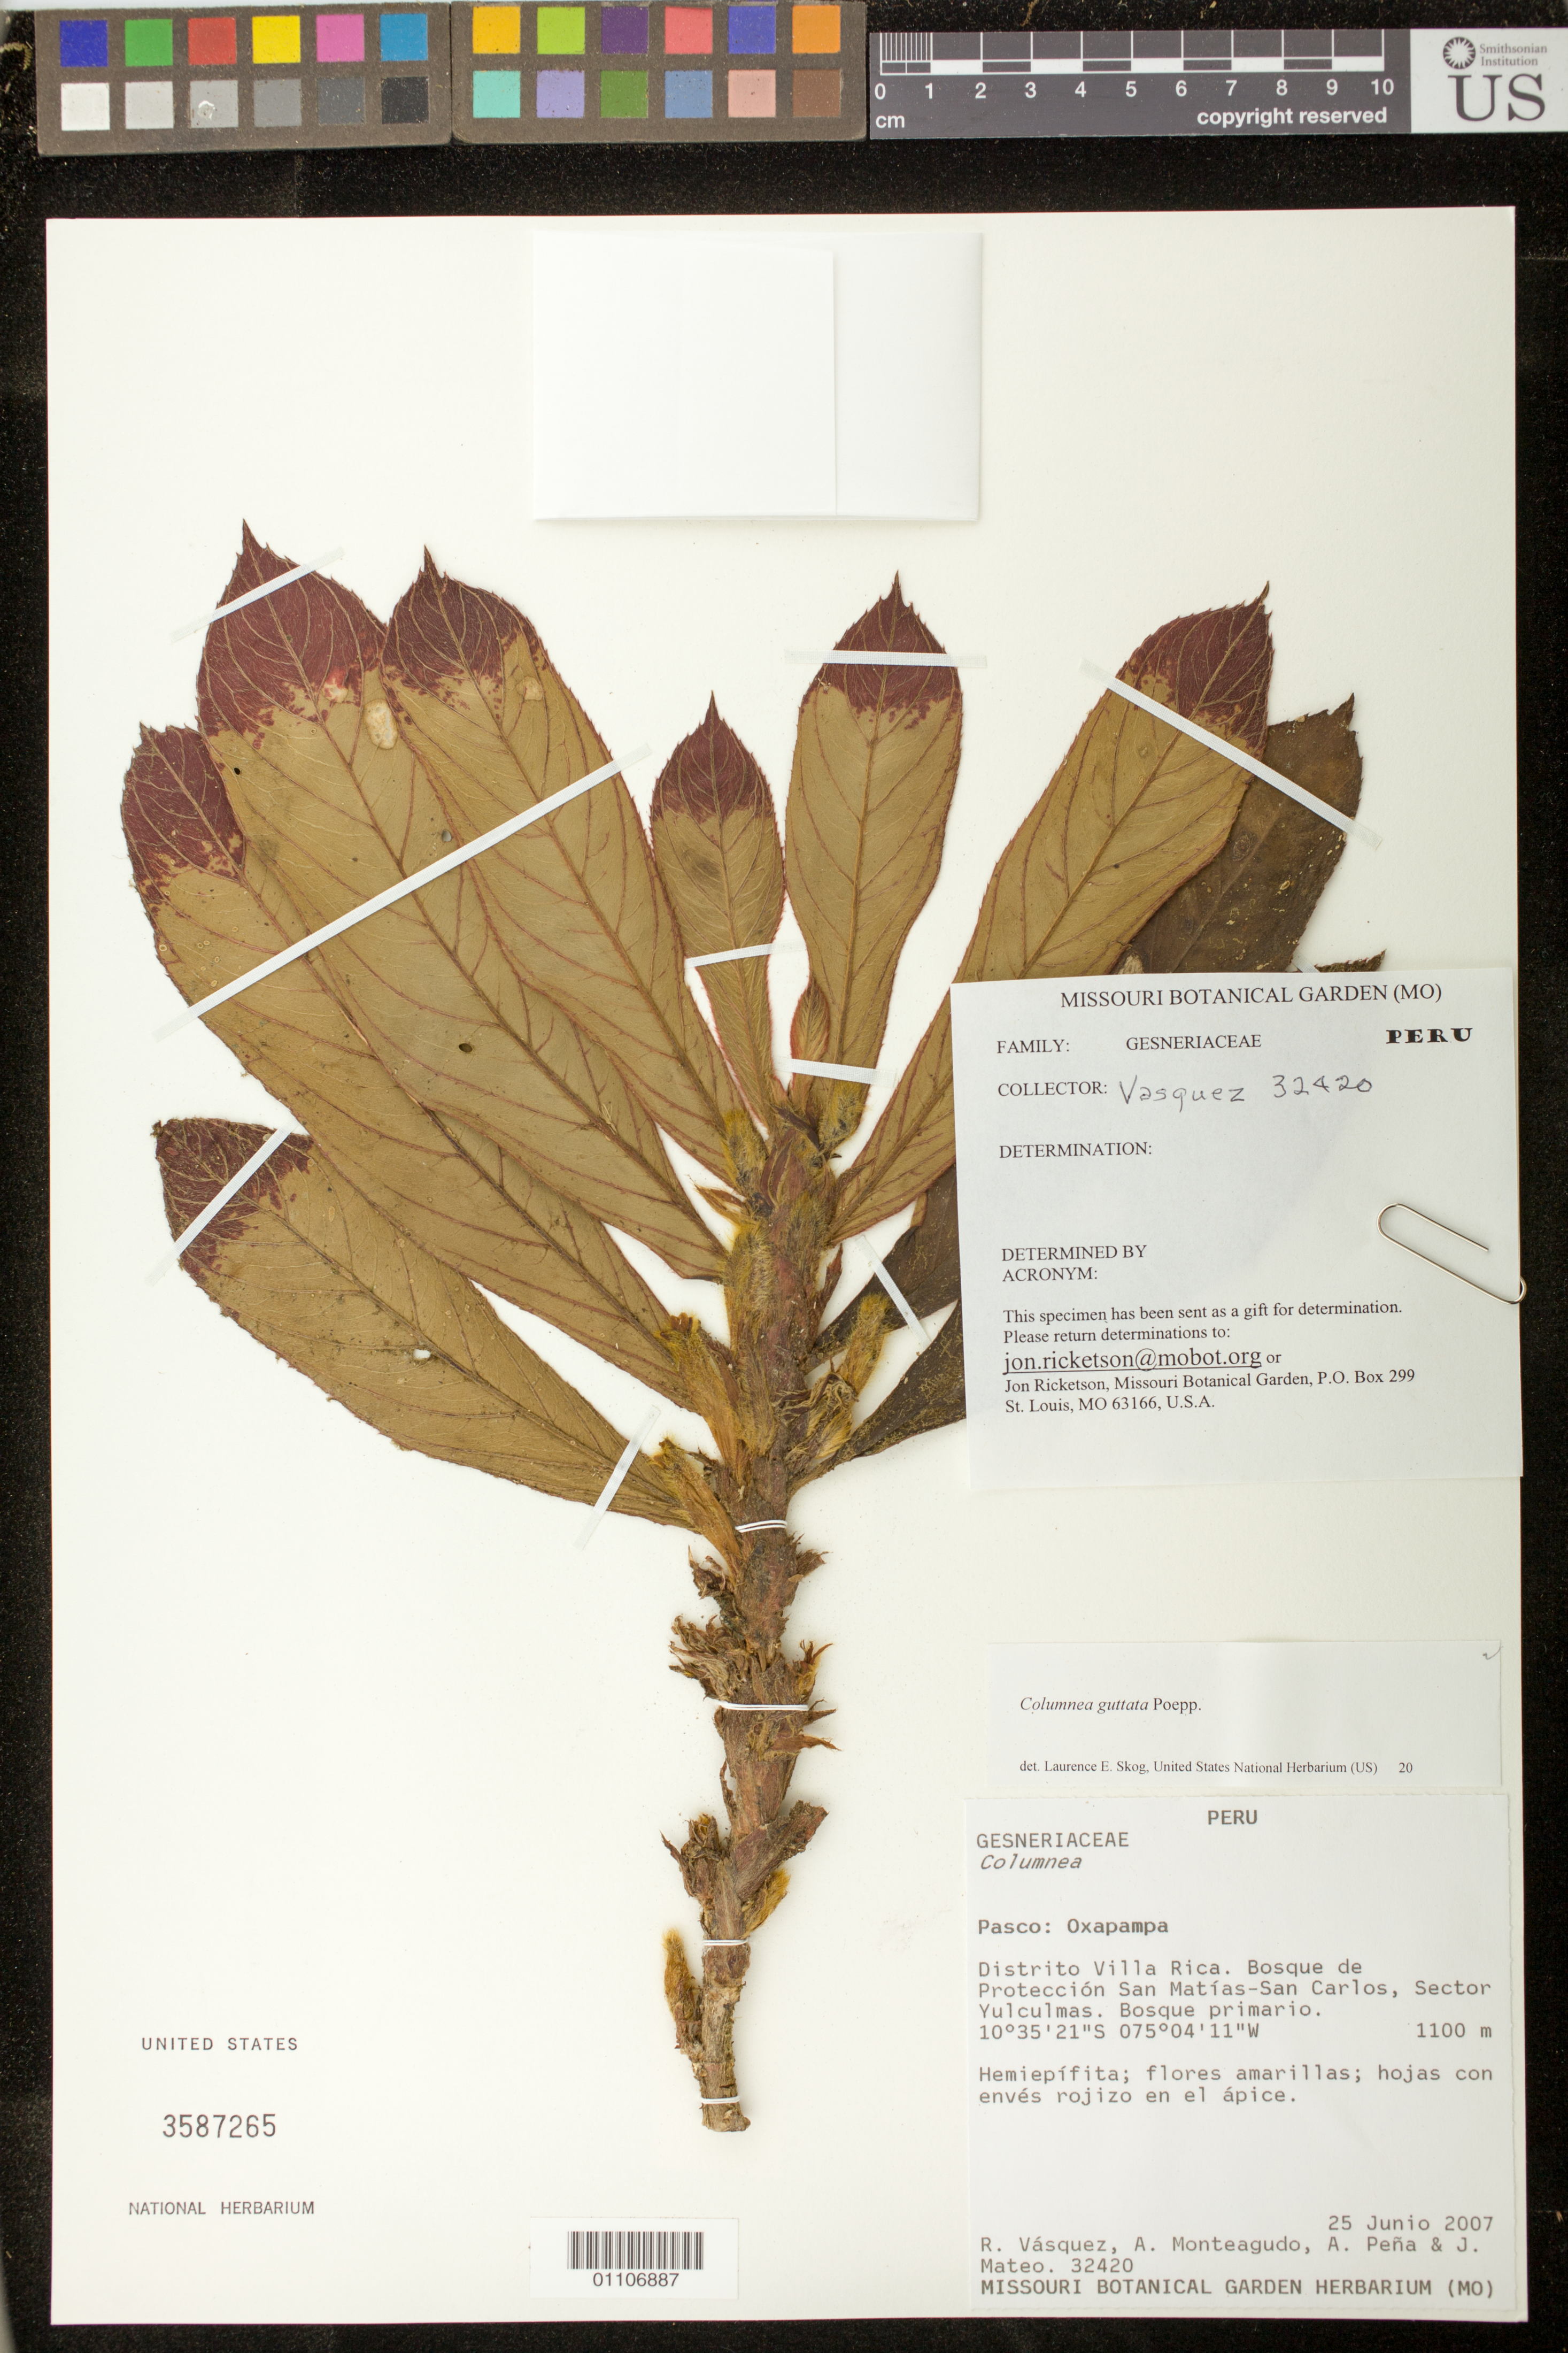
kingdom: Plantae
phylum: Tracheophyta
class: Magnoliopsida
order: Lamiales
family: Gesneriaceae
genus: Columnea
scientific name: Columnea guttata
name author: Poepp.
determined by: Skog, Laurence E.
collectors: R. Vásquez, A. Monteagudo, A. Pena & J. Mateo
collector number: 32420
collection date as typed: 25 Jun 2007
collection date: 2007-06-25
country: Peru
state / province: Pasco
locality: Oxapampa: Distrito Villa Rica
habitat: Bosque de Proteccion San Matias-San Carlos, Sector Yulculmas. Bosque Primario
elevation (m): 1100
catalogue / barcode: US 3587265